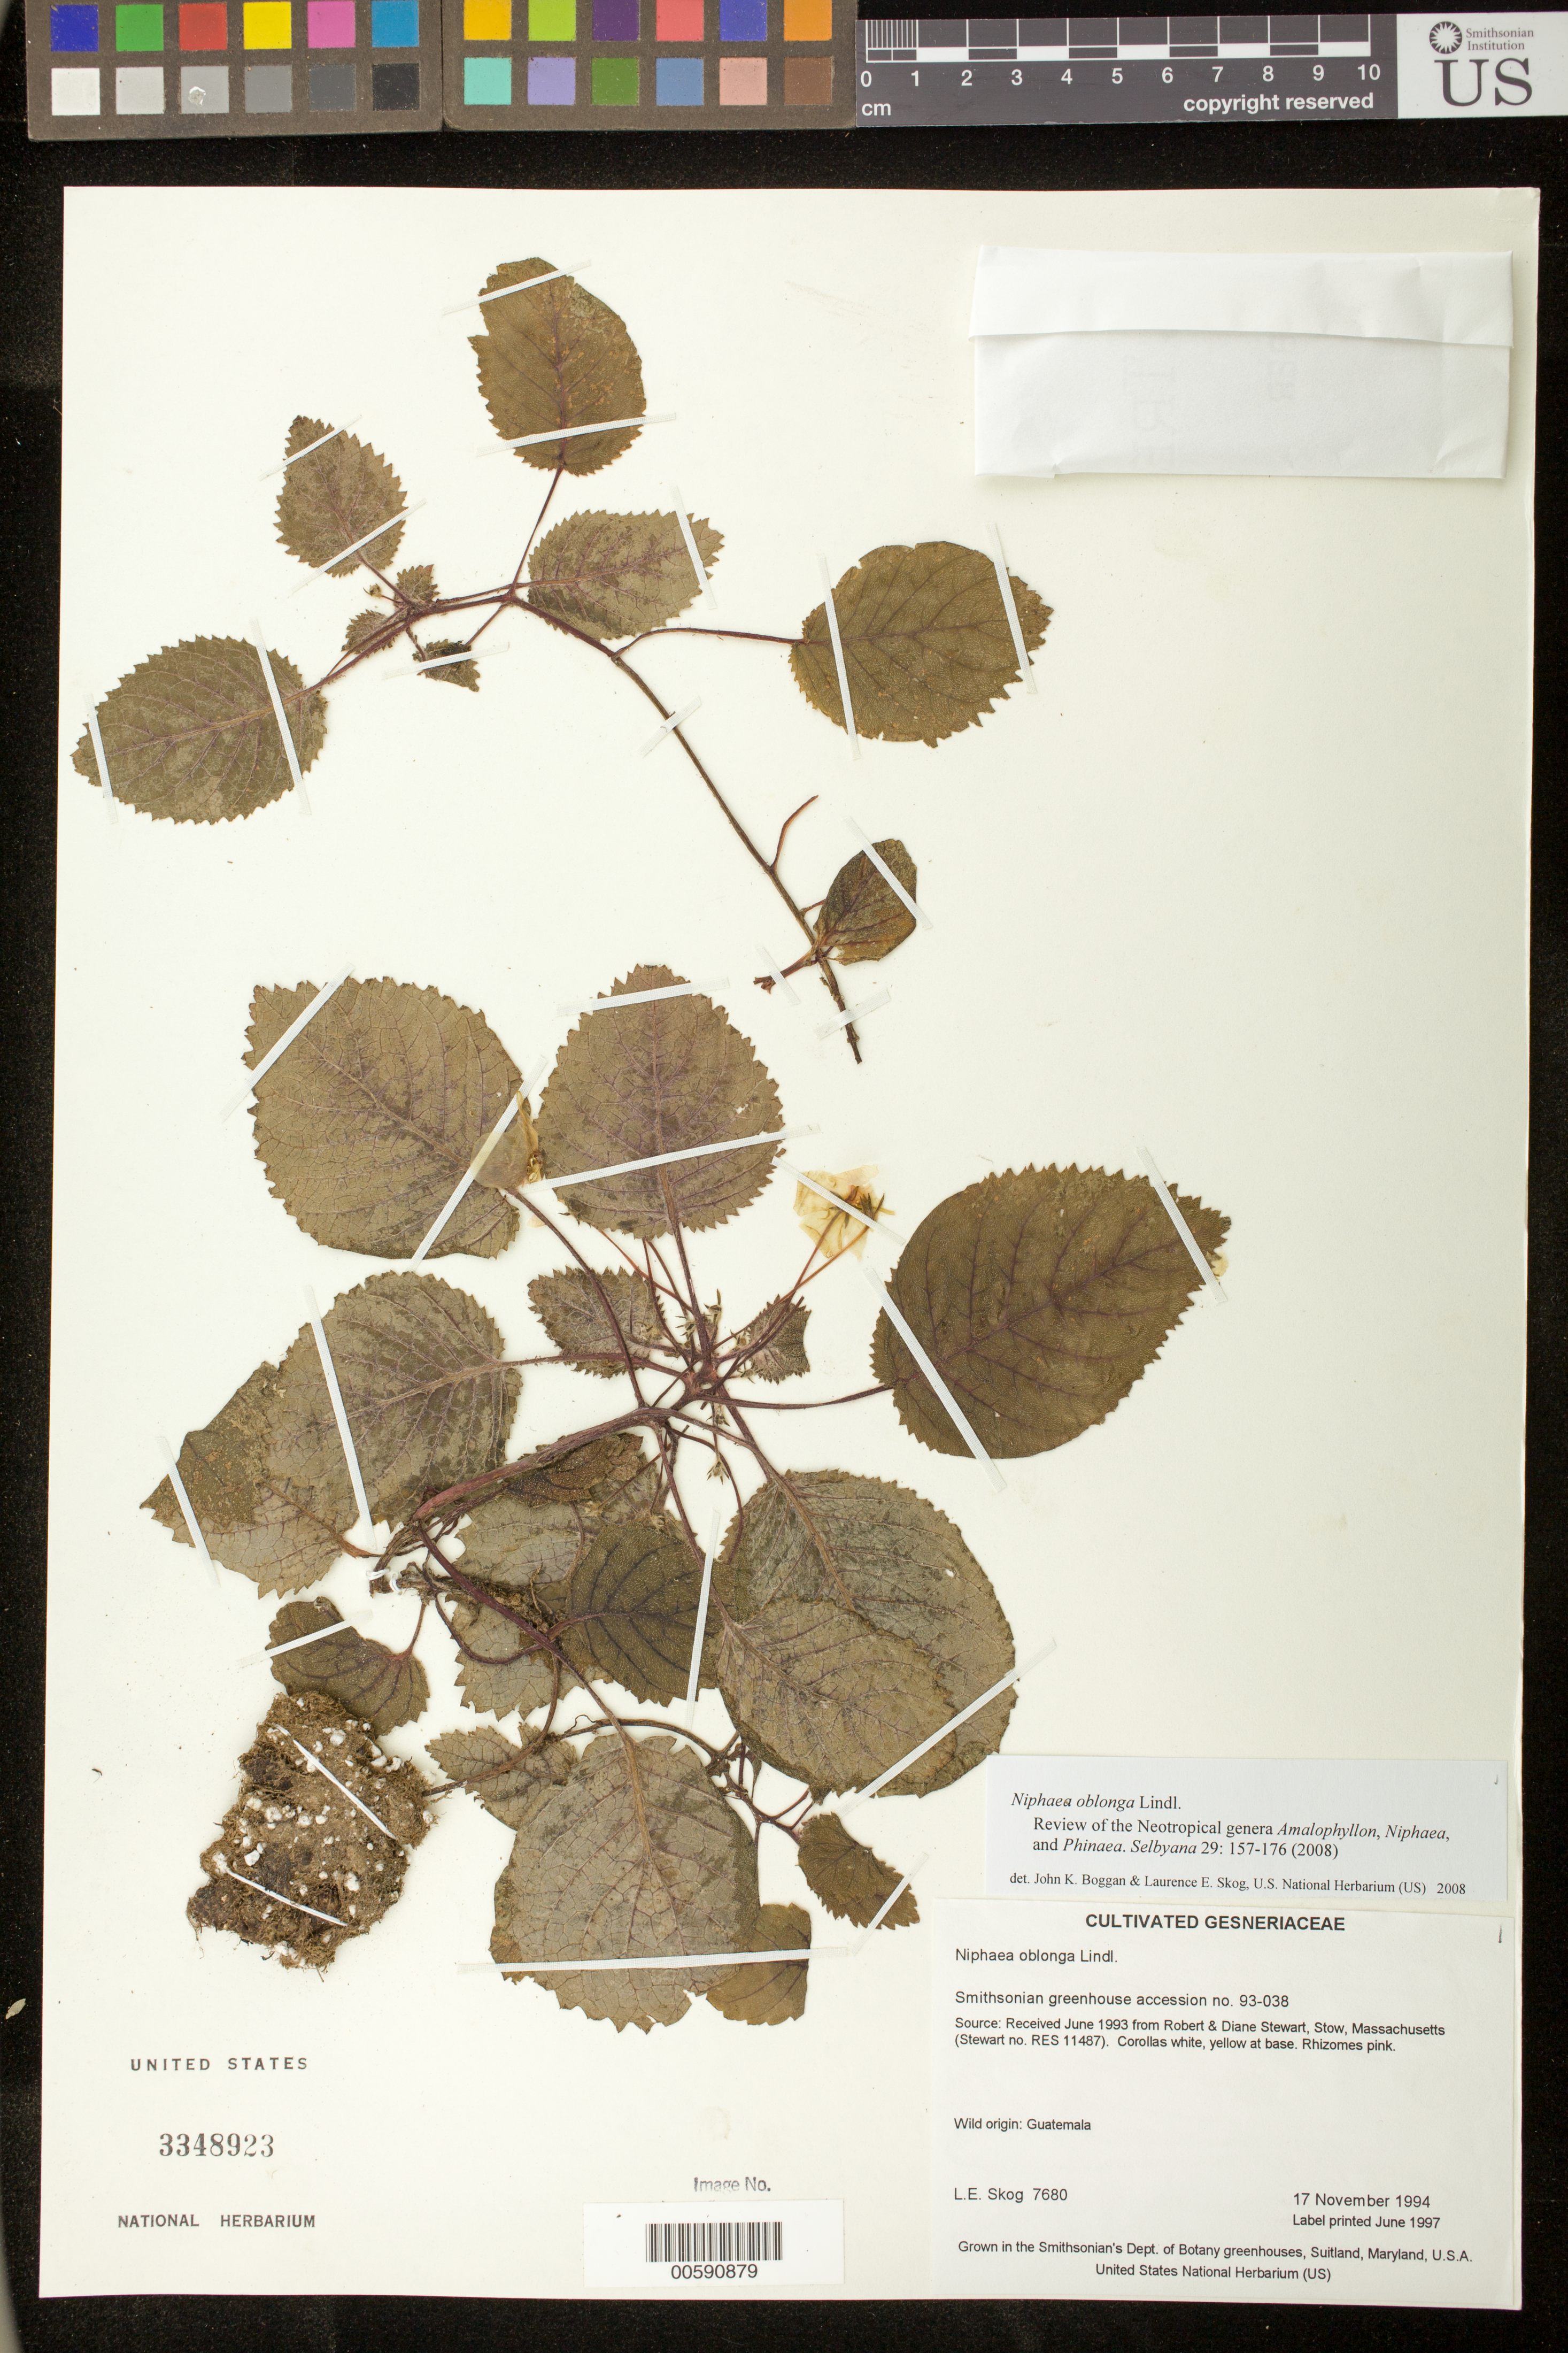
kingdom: Plantae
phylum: Tracheophyta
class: Magnoliopsida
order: Lamiales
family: Gesneriaceae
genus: Niphaea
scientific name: Niphaea oblonga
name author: Lindl.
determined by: Boggan, J. K.; Skog, L. E.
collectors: L. E. Skog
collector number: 7680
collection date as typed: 17 Nov 1994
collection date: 1994-11-17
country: United States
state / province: Maryland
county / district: Prince George's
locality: Grown in the Smithsonian's Dept. of Botany greenhouses, Suitland, Maryland, U.S.A. [orig. Guatemala?]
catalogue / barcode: US 3348923